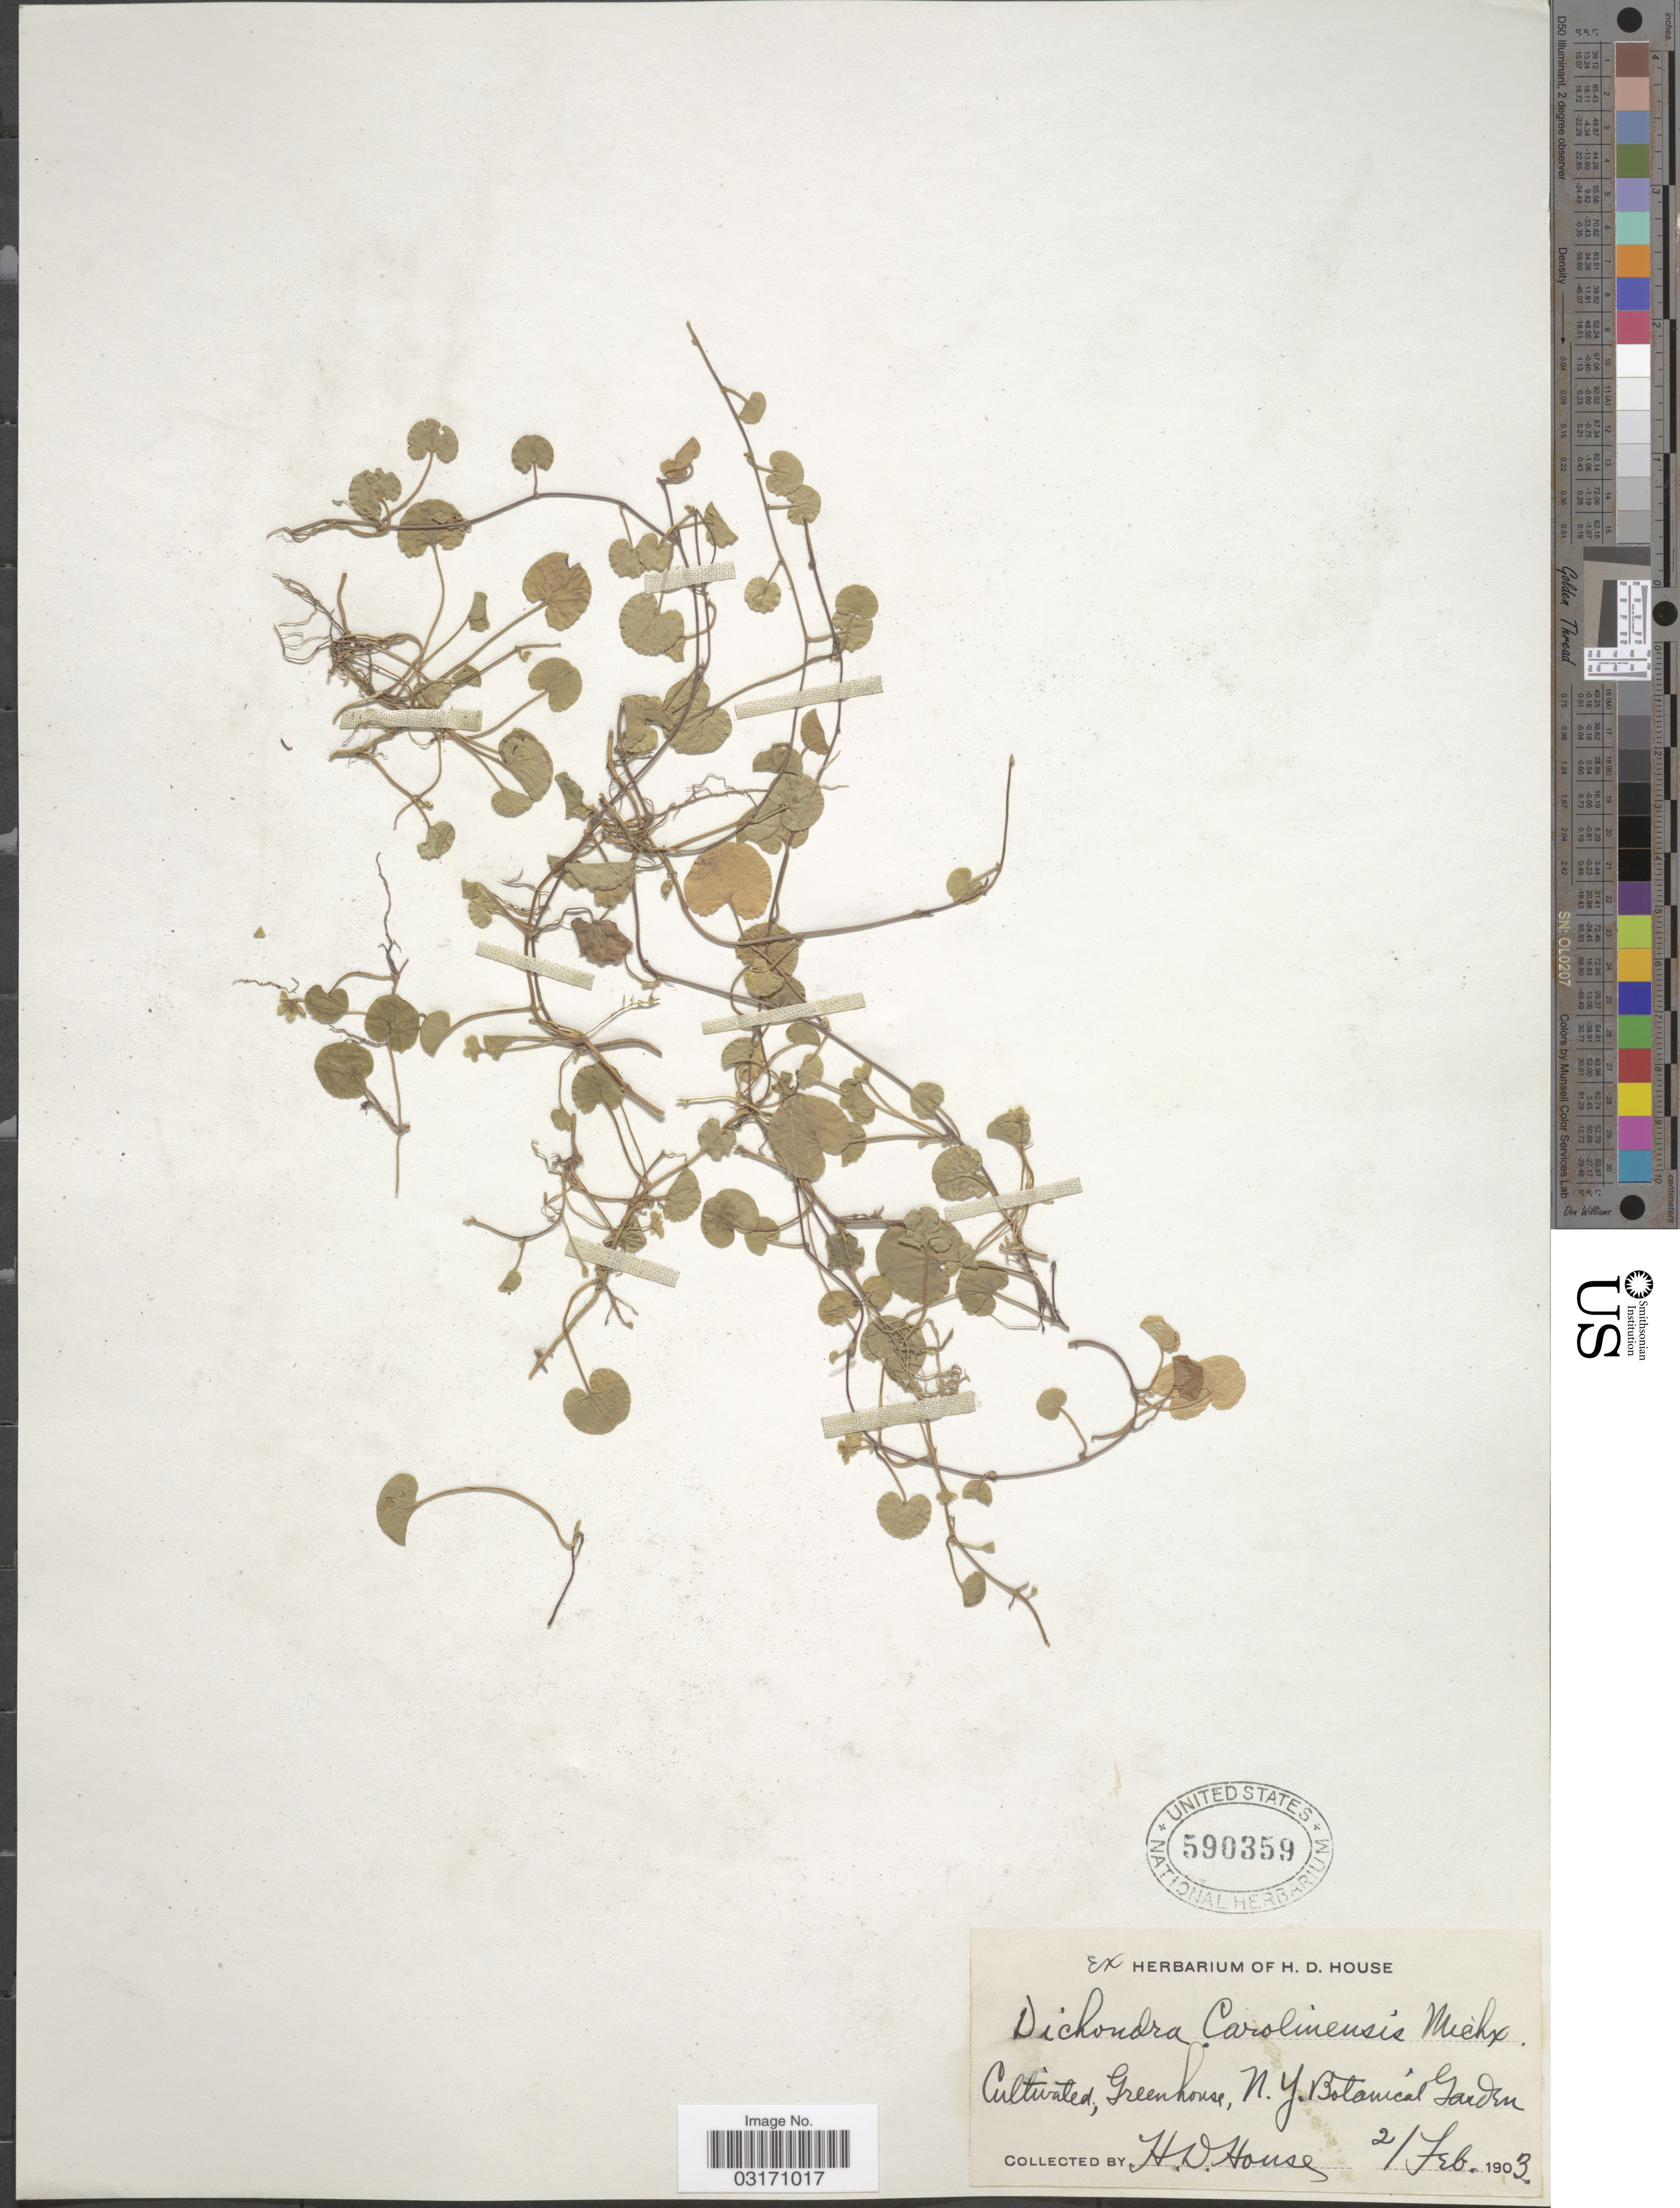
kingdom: Plantae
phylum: Tracheophyta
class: Magnoliopsida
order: Solanales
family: Convolvulaceae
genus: Dichondra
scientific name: Dichondra carolinensis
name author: Michx.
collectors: H. D. House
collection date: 1903-02-02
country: United States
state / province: New York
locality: Greenhouse, N.Y. Botanical Garden.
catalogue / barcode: US 590359